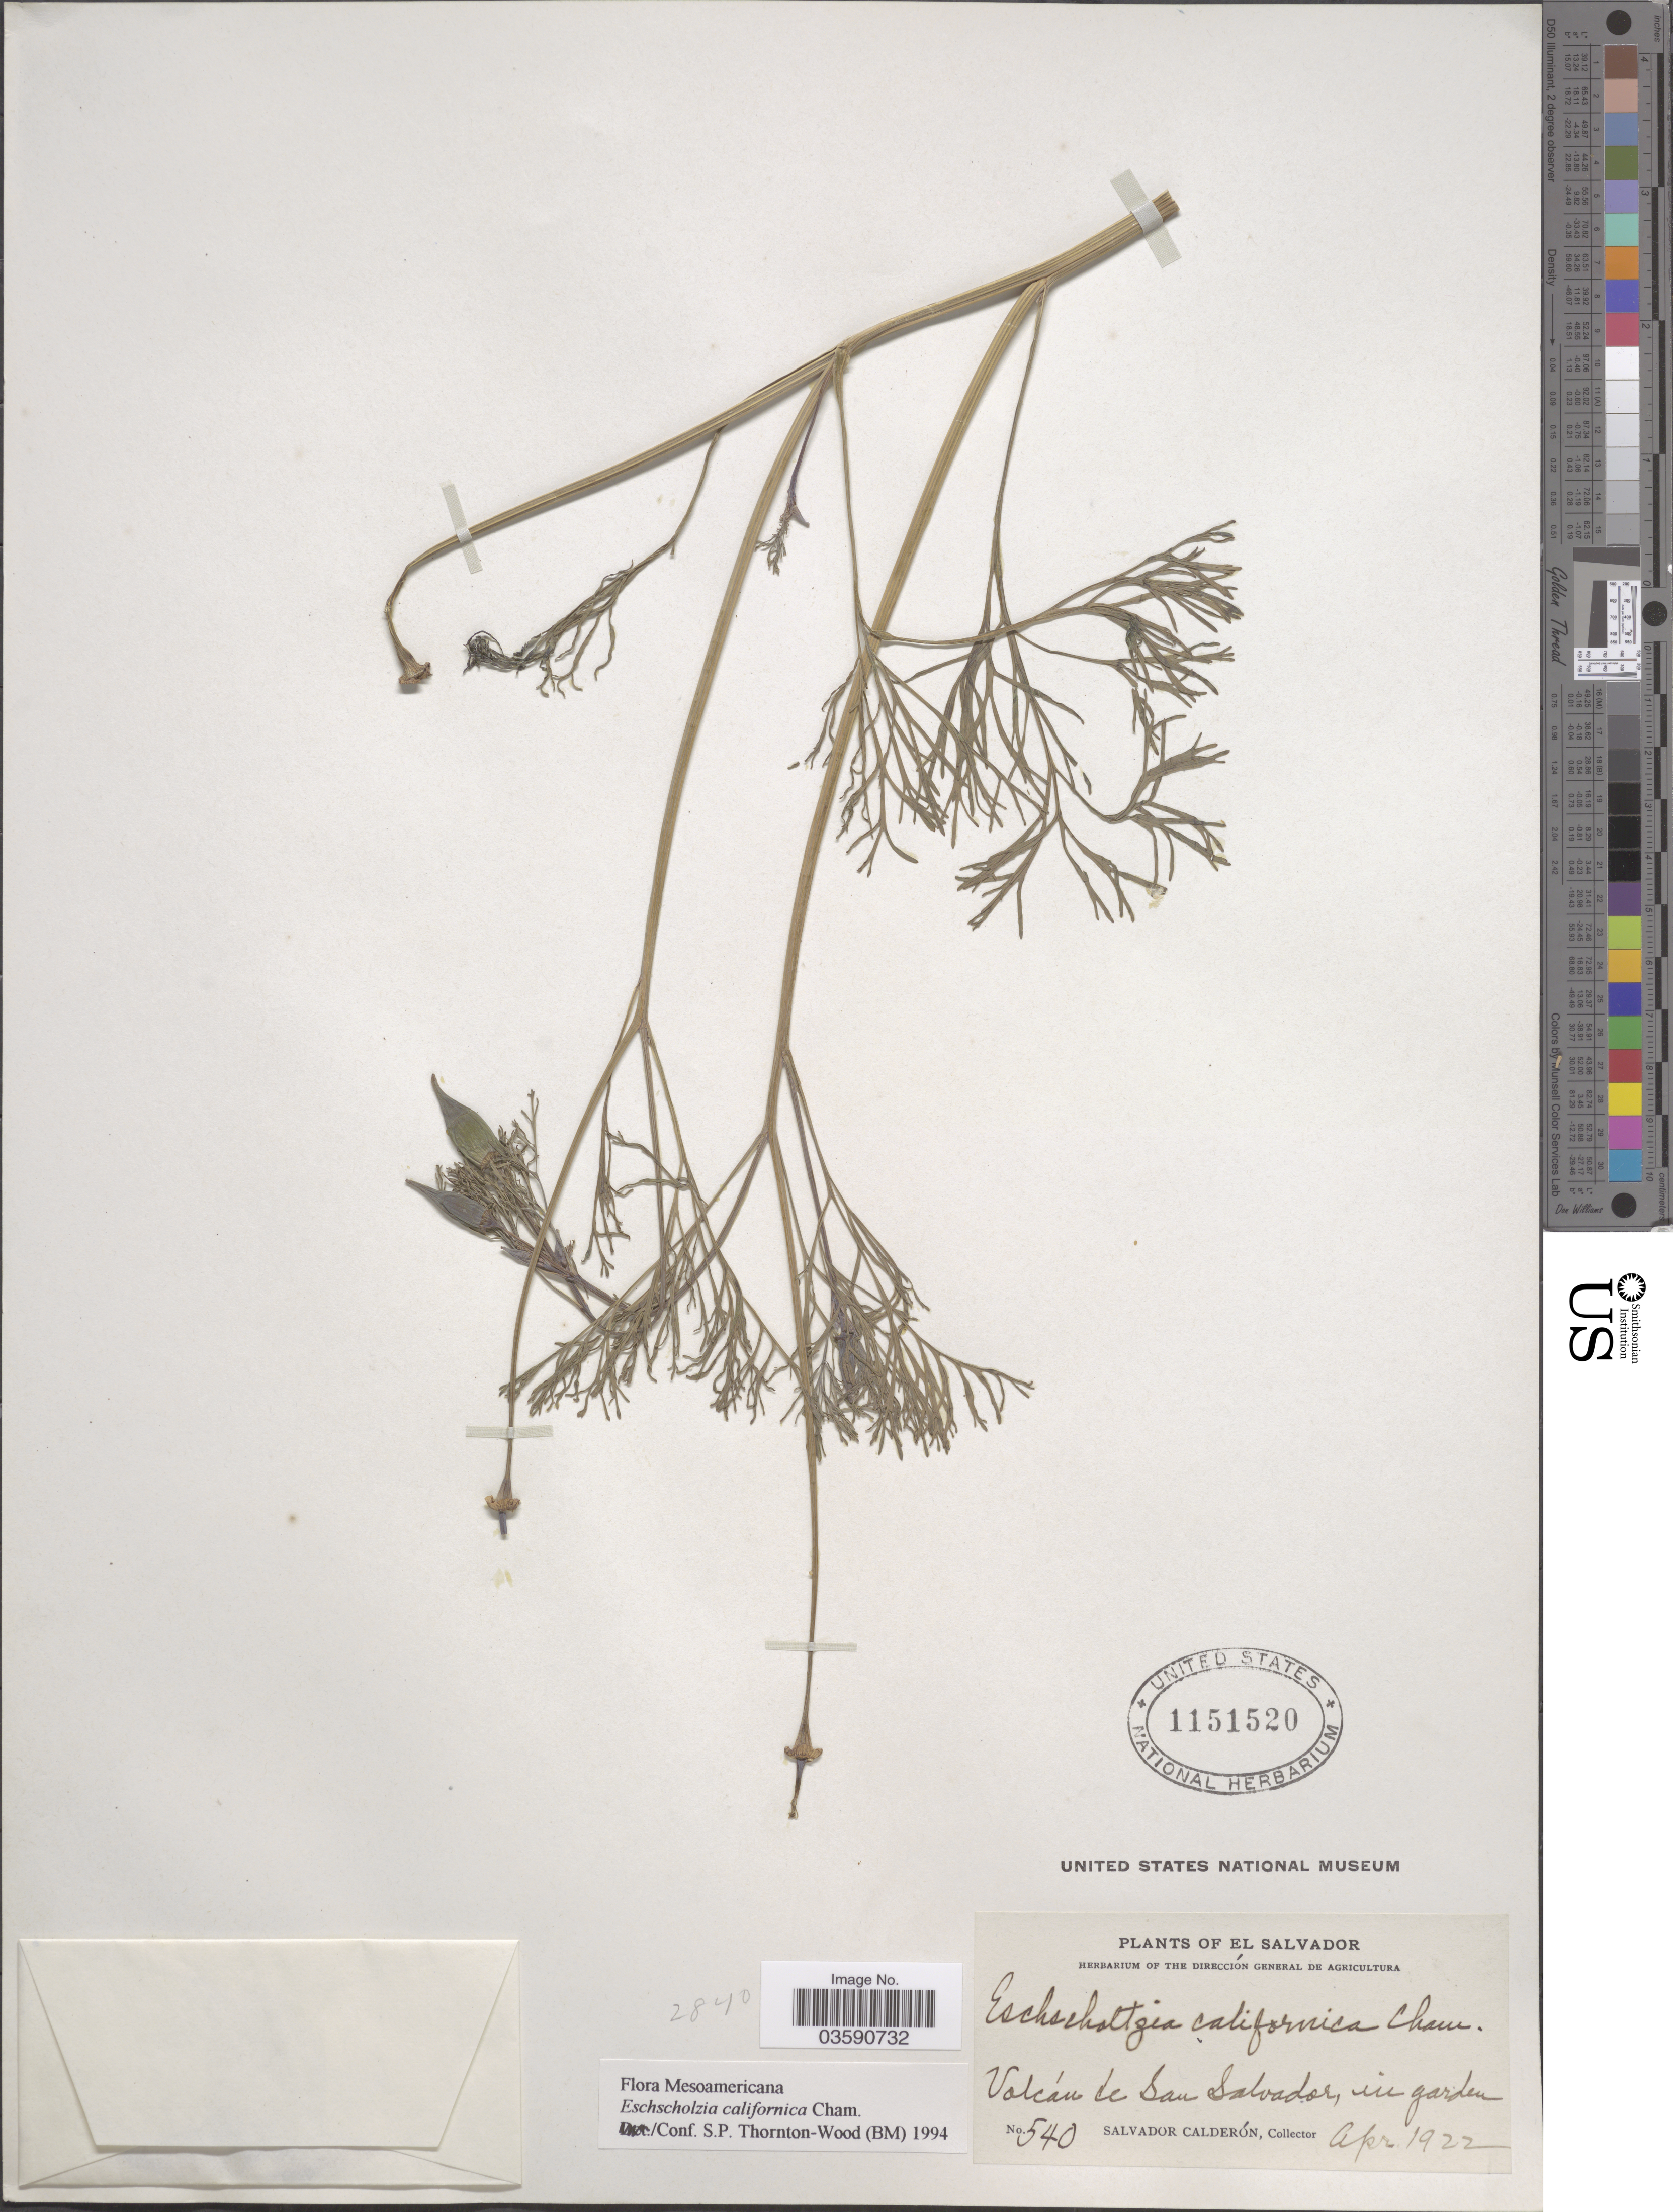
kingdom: Plantae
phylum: Tracheophyta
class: Magnoliopsida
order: Ranunculales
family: Papaveraceae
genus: Eschscholzia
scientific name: Eschscholzia californica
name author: Cham.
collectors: S. Calderón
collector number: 540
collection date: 1922-04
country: El Salvador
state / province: San Salvador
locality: Volcán de San Salvador, in garden.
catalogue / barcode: US 1151520